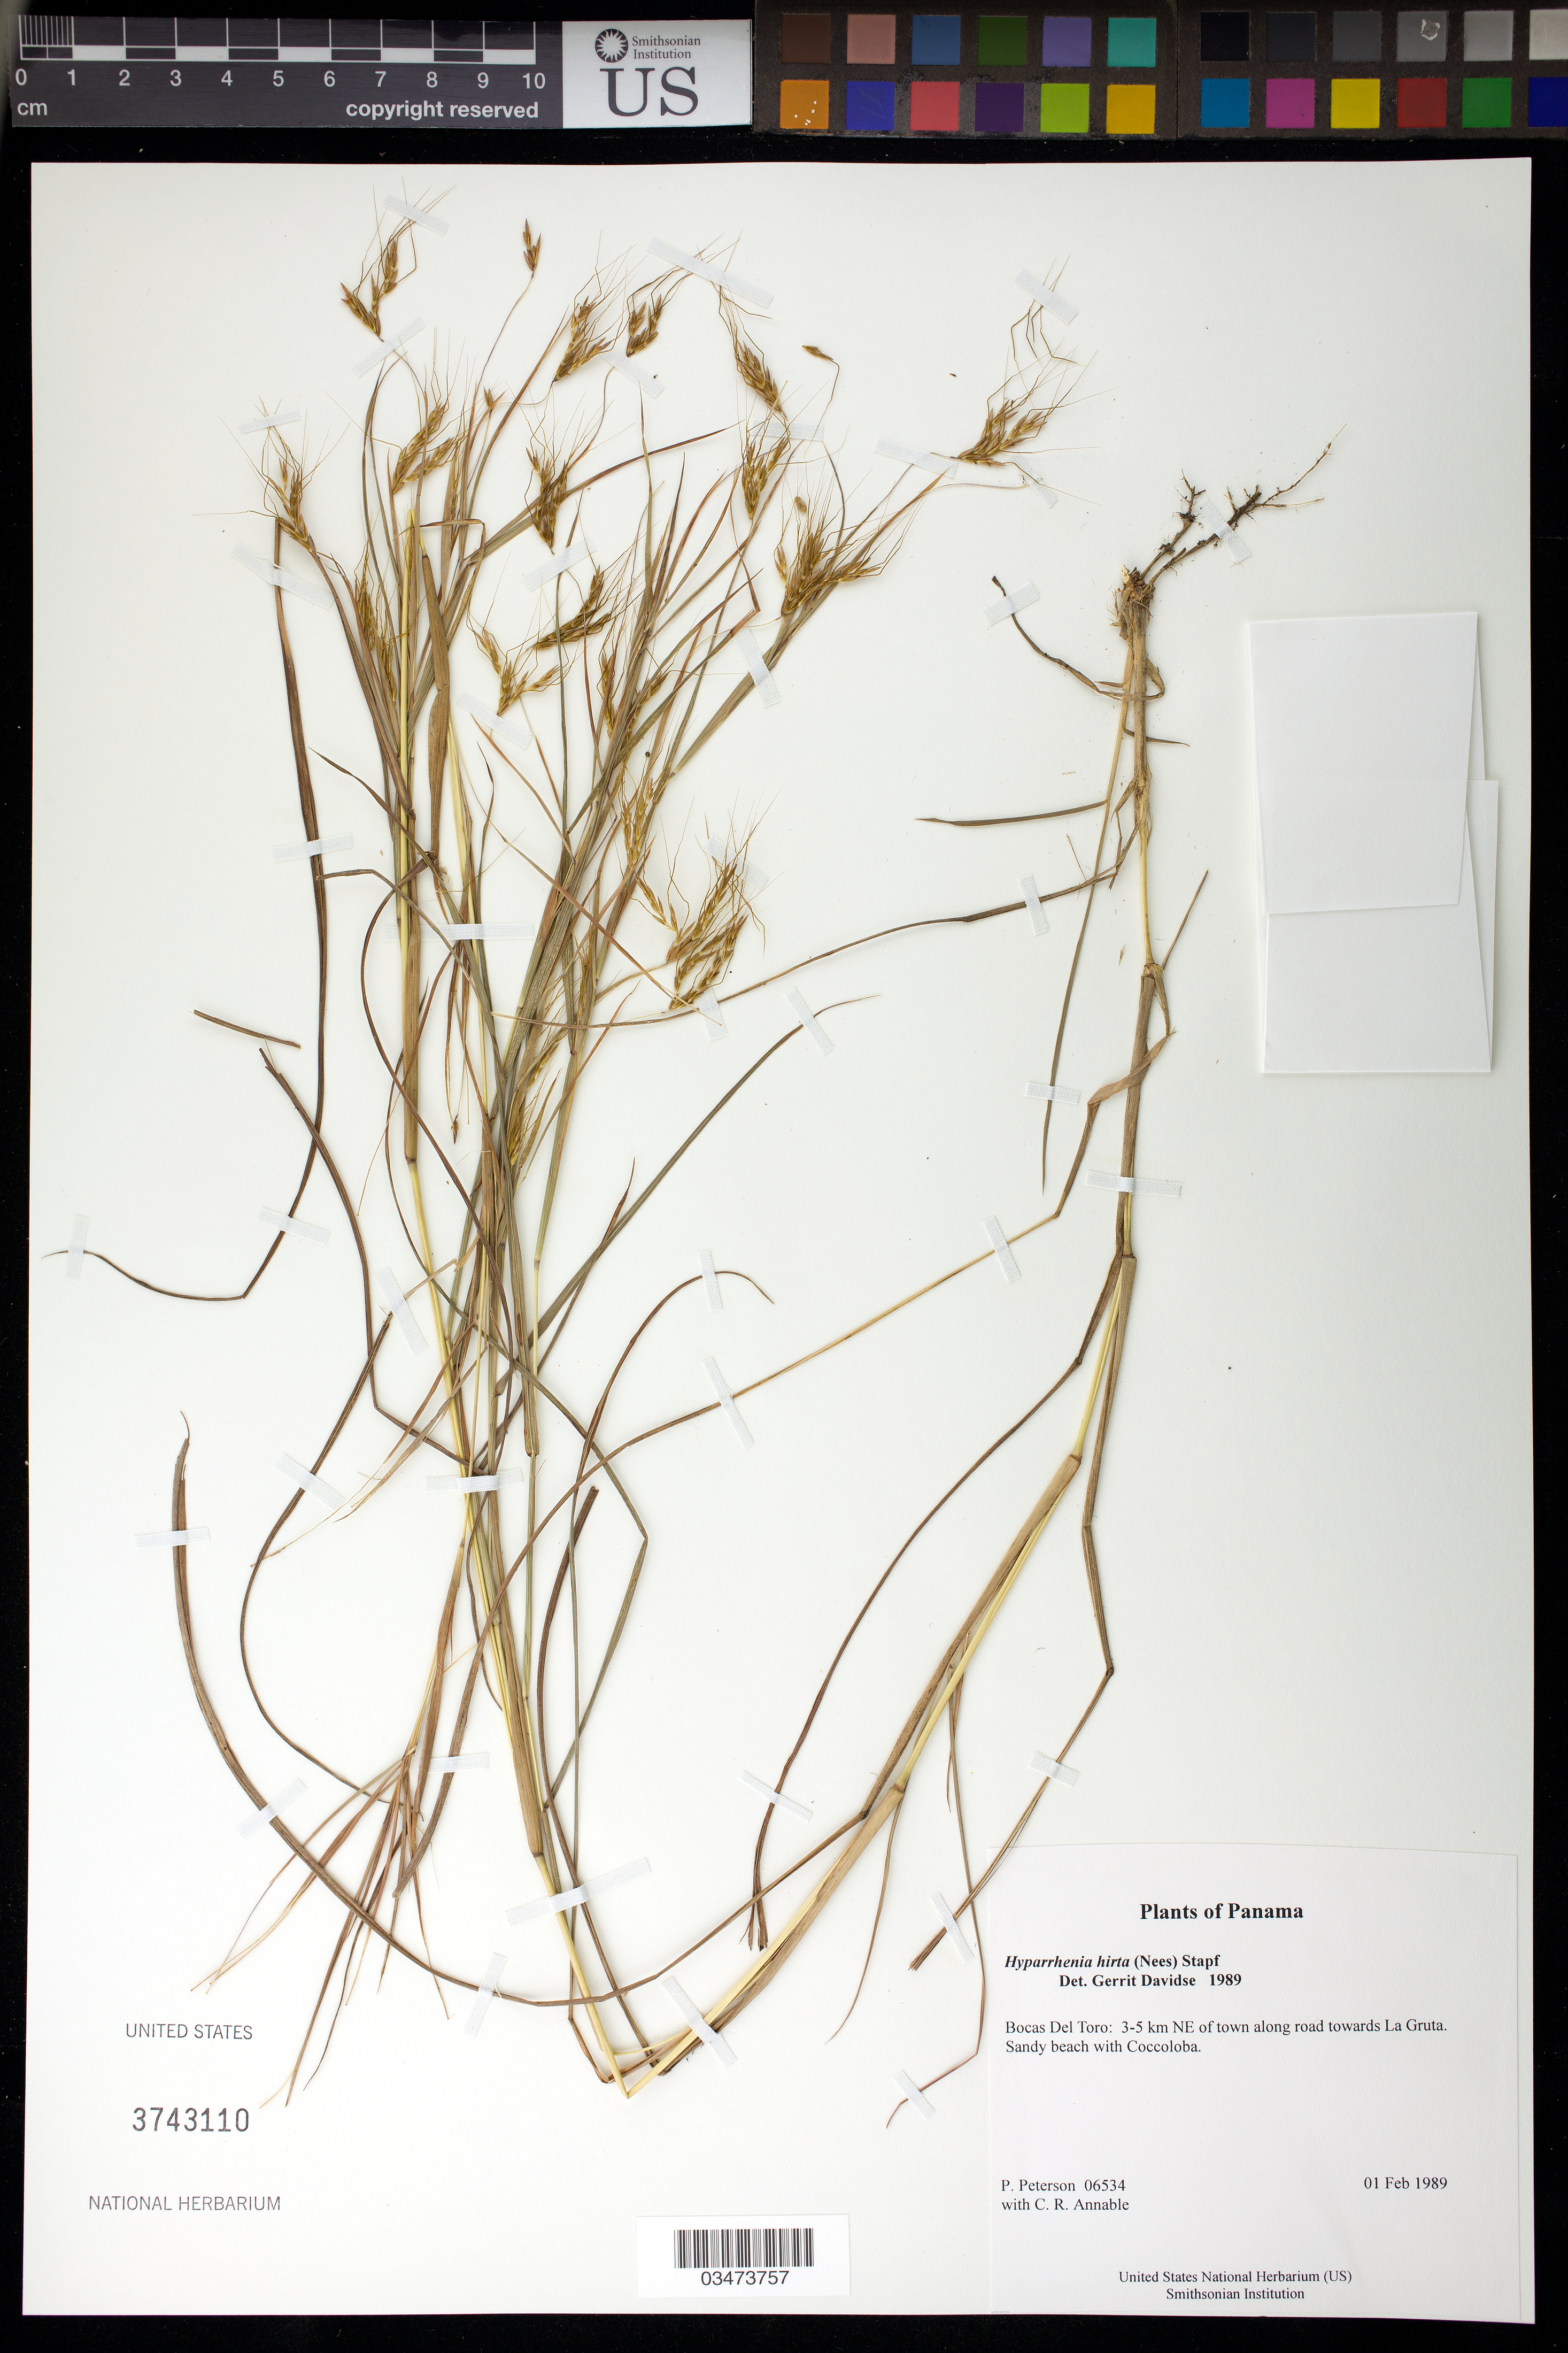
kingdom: Plantae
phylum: Tracheophyta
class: Liliopsida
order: Poales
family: Poaceae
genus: Hyparrhenia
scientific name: Hyparrhenia hirta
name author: (Nees) Stapf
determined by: Davidse, Gerrit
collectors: P. M. Peterson & C. R. Annable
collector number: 06534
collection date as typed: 01 Feb 1989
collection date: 1989-02-01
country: Panama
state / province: Bocas del Toro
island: Colón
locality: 3-5 km NE of town along road towards La Gruta.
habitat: Sandy beach with Coccoloba.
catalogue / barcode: US 3743110